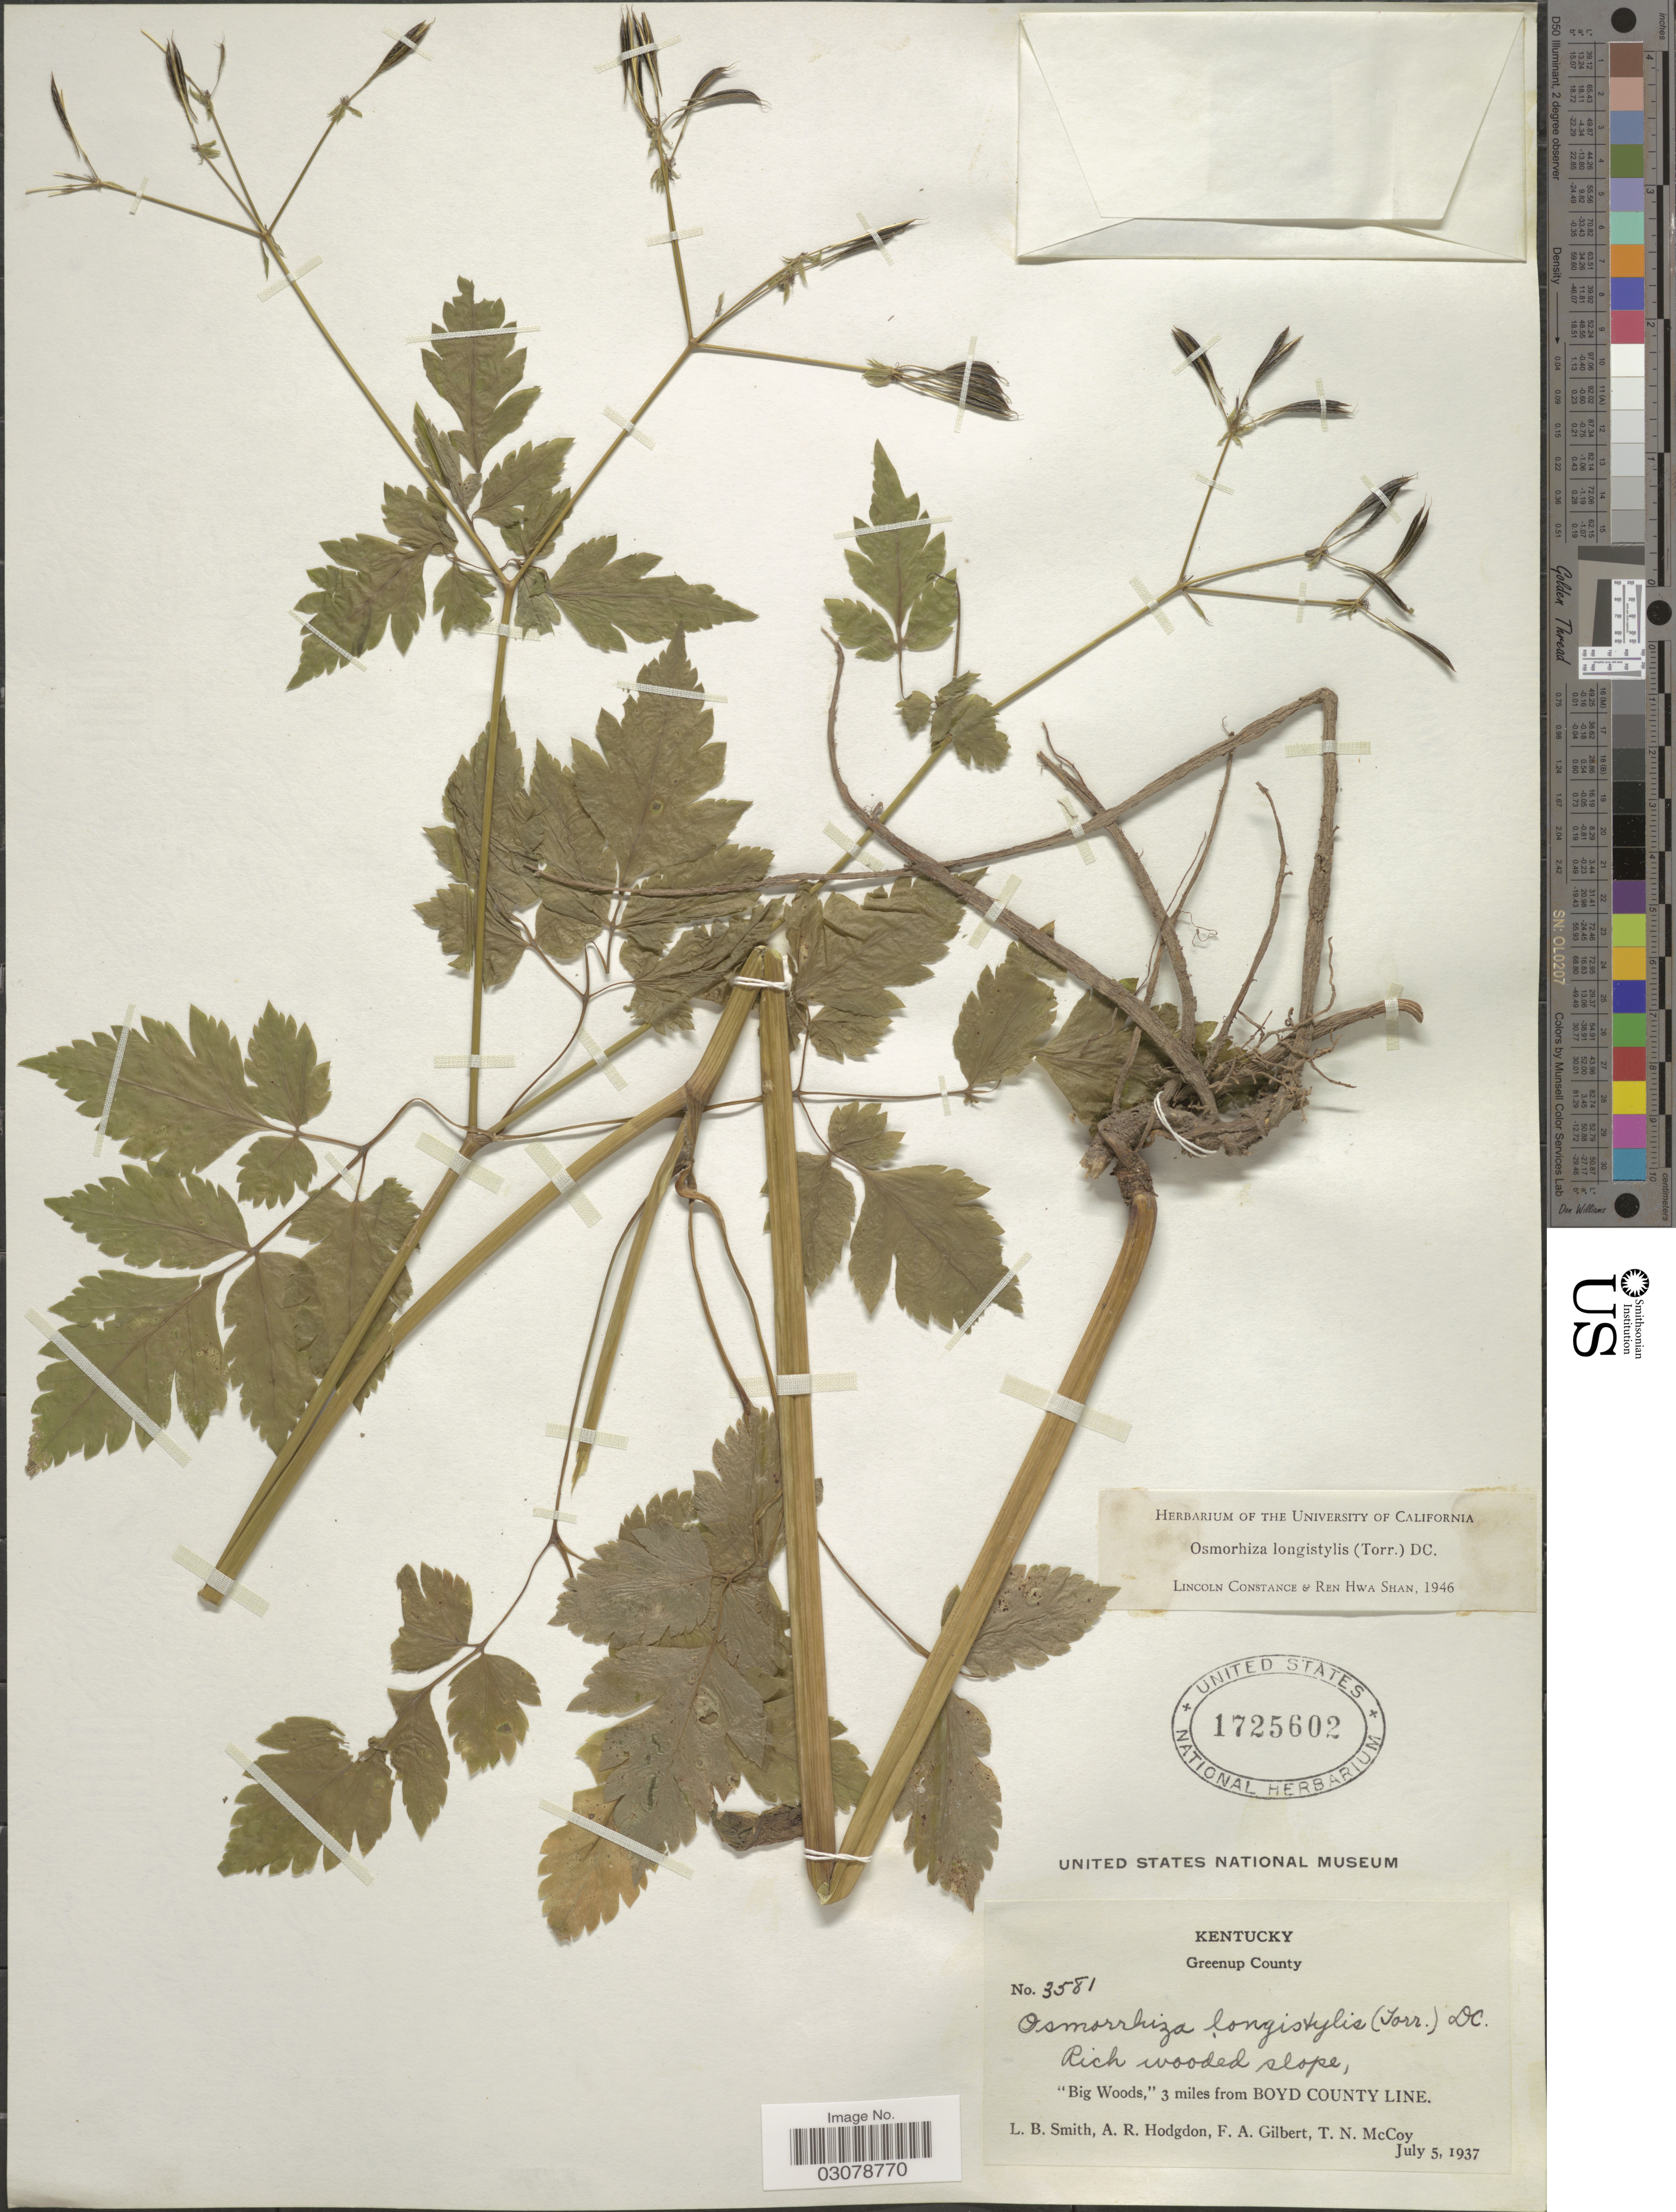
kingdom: Plantae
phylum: Tracheophyta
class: Magnoliopsida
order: Apiales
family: Apiaceae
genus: Osmorhiza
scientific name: Osmorhiza longistylis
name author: (Torr.) DC.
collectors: L. Smith, A. R. Hodgdon, F. A. Gilbert & T. N. McCoy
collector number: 3581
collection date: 1937-07-05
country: United States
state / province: Kentucky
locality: Greenup County, Rich wooded slope, "Big Woods", 3 miles from Boyd County Line.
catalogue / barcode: US 1725602